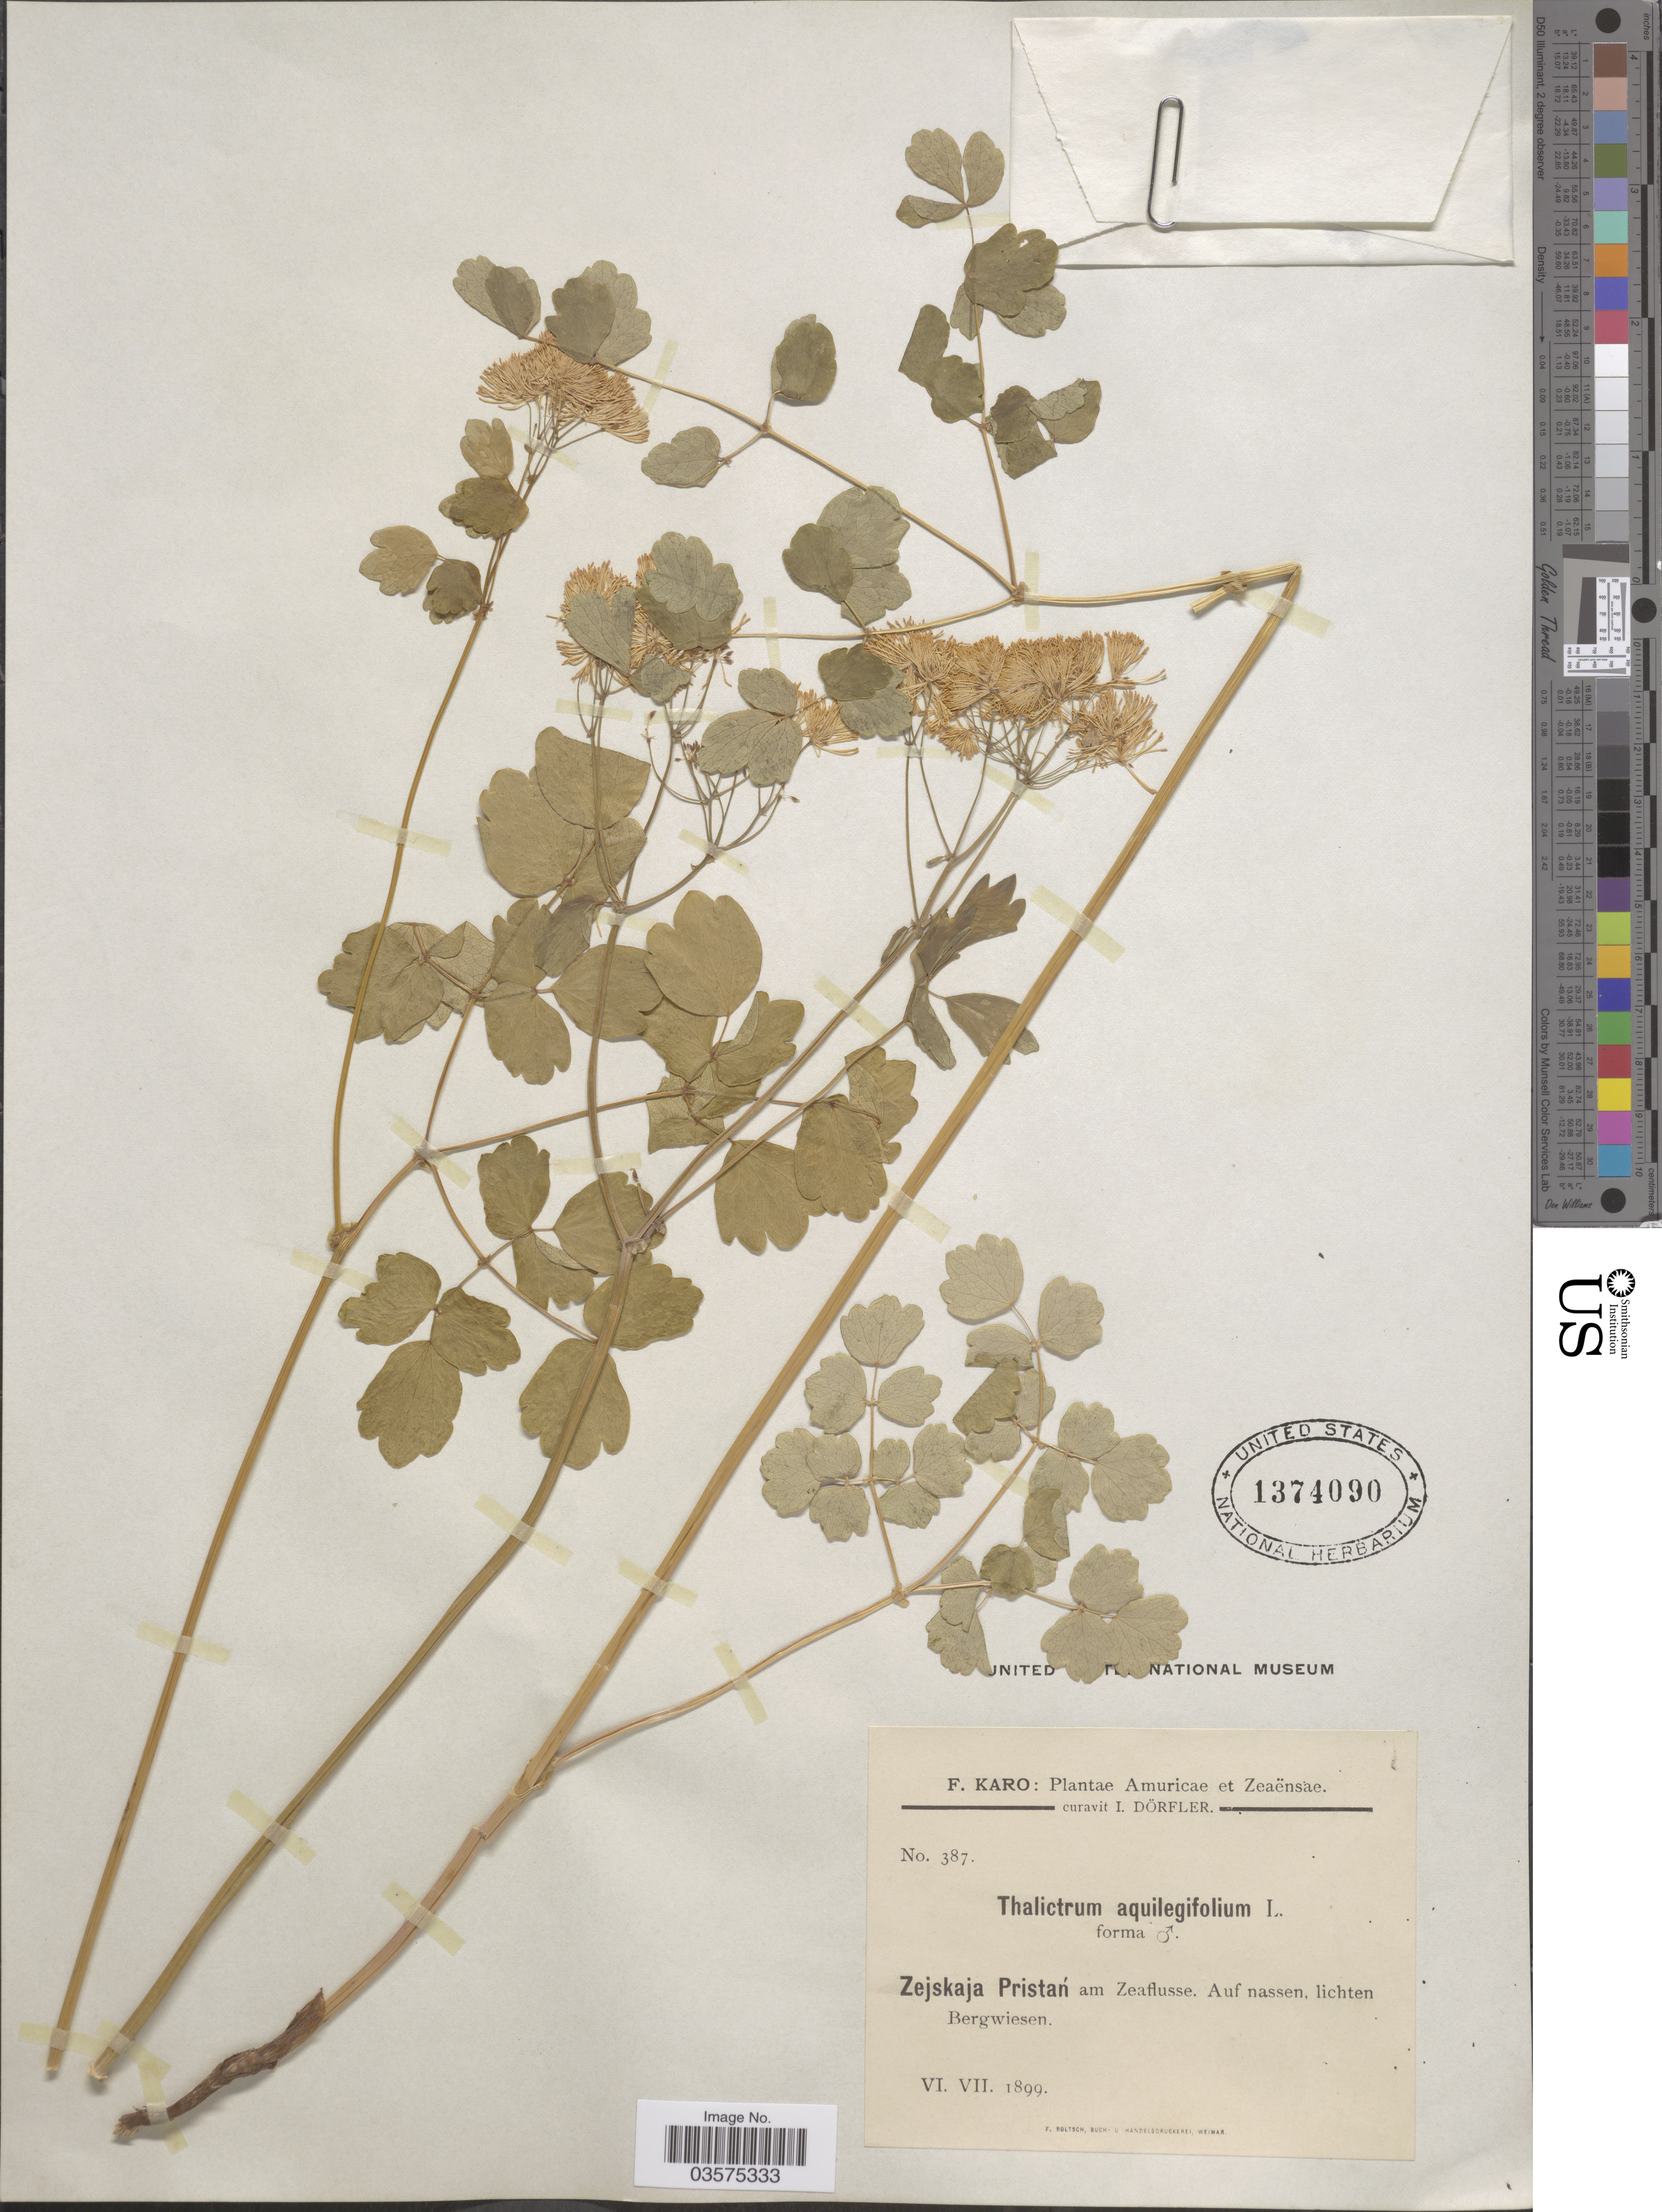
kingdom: Plantae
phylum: Tracheophyta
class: Magnoliopsida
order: Ranunculales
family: Ranunculaceae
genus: Thalictrum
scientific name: Thalictrum aquilegifolium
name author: L.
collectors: F. Karo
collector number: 387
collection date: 1899-06/1899-07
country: Russian Federation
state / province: Amur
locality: Amuricae et Zeaënsae. Zejskaja Pristań am Zeaflusse. Auf nassen, lichten Bergwiesen.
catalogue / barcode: US 1374090